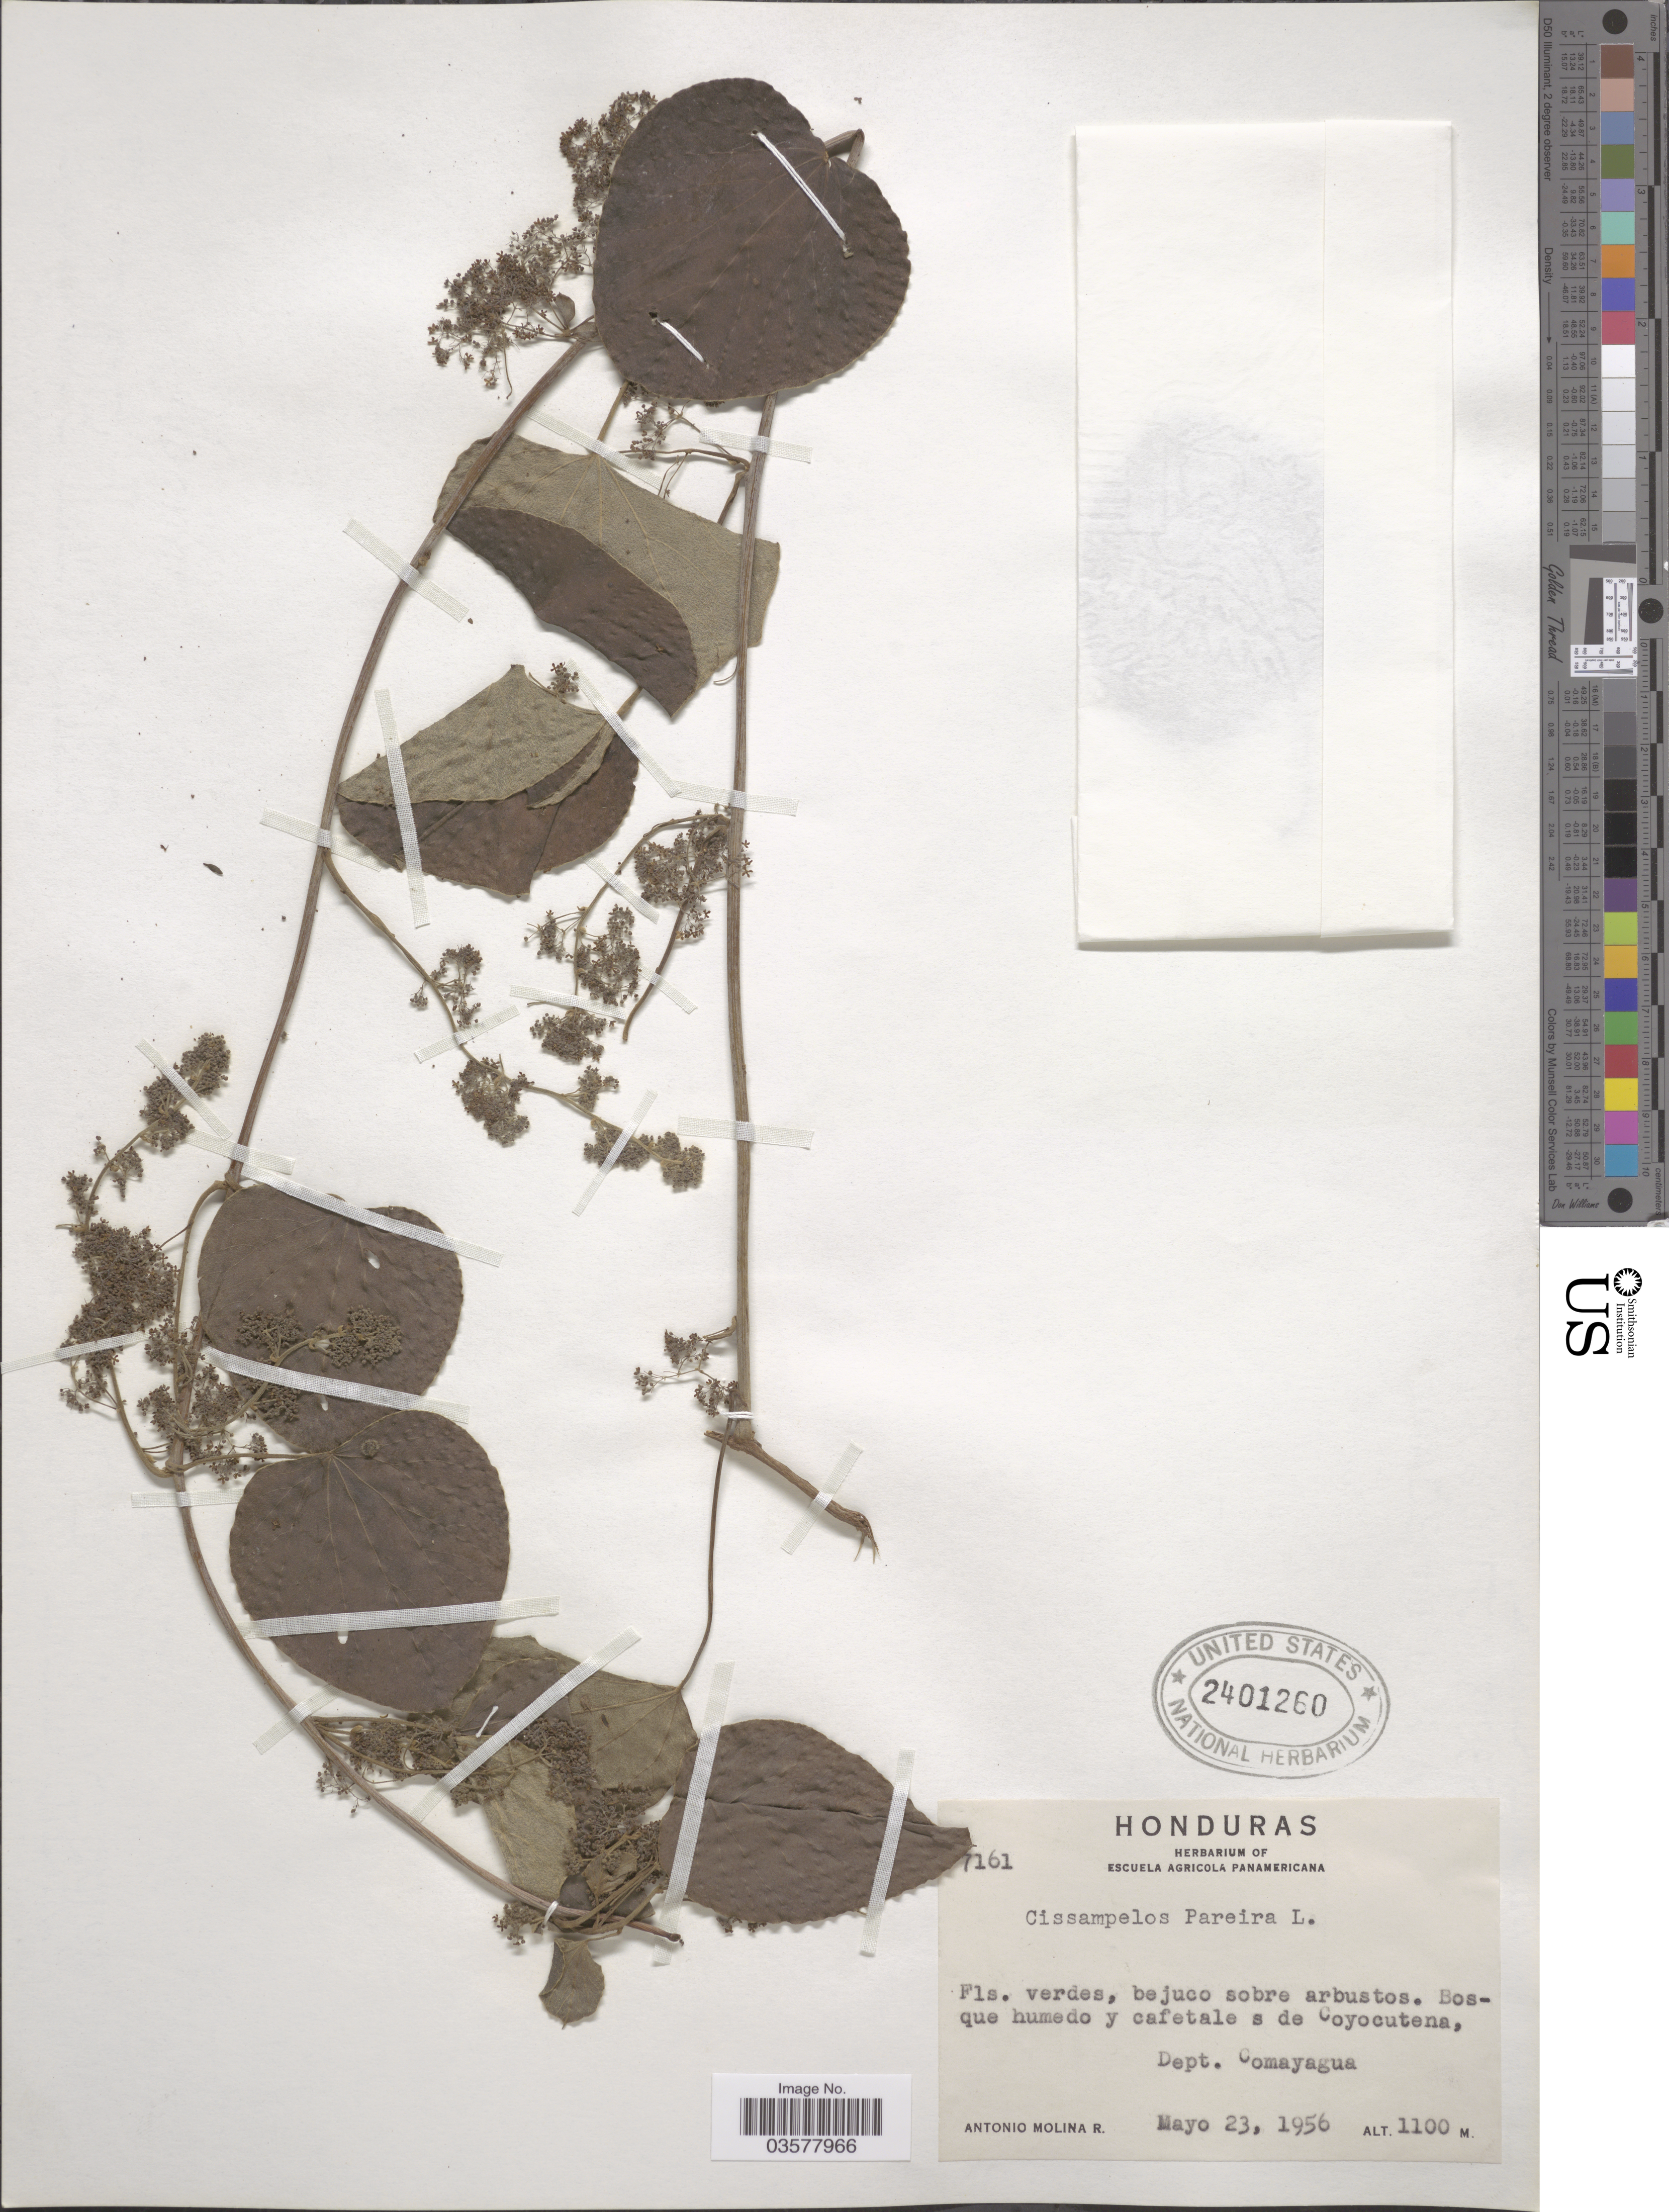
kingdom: Plantae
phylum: Tracheophyta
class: Magnoliopsida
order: Ranunculales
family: Menispermaceae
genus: Cissampelos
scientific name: Cissampelos pareira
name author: L.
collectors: A. Molina R.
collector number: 7161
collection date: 1956-05-23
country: Honduras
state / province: Comayagua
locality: Bosque humedo y cafetale s de Coyocutena, Dept. Comayagua.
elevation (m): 1100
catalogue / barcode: US 2401260